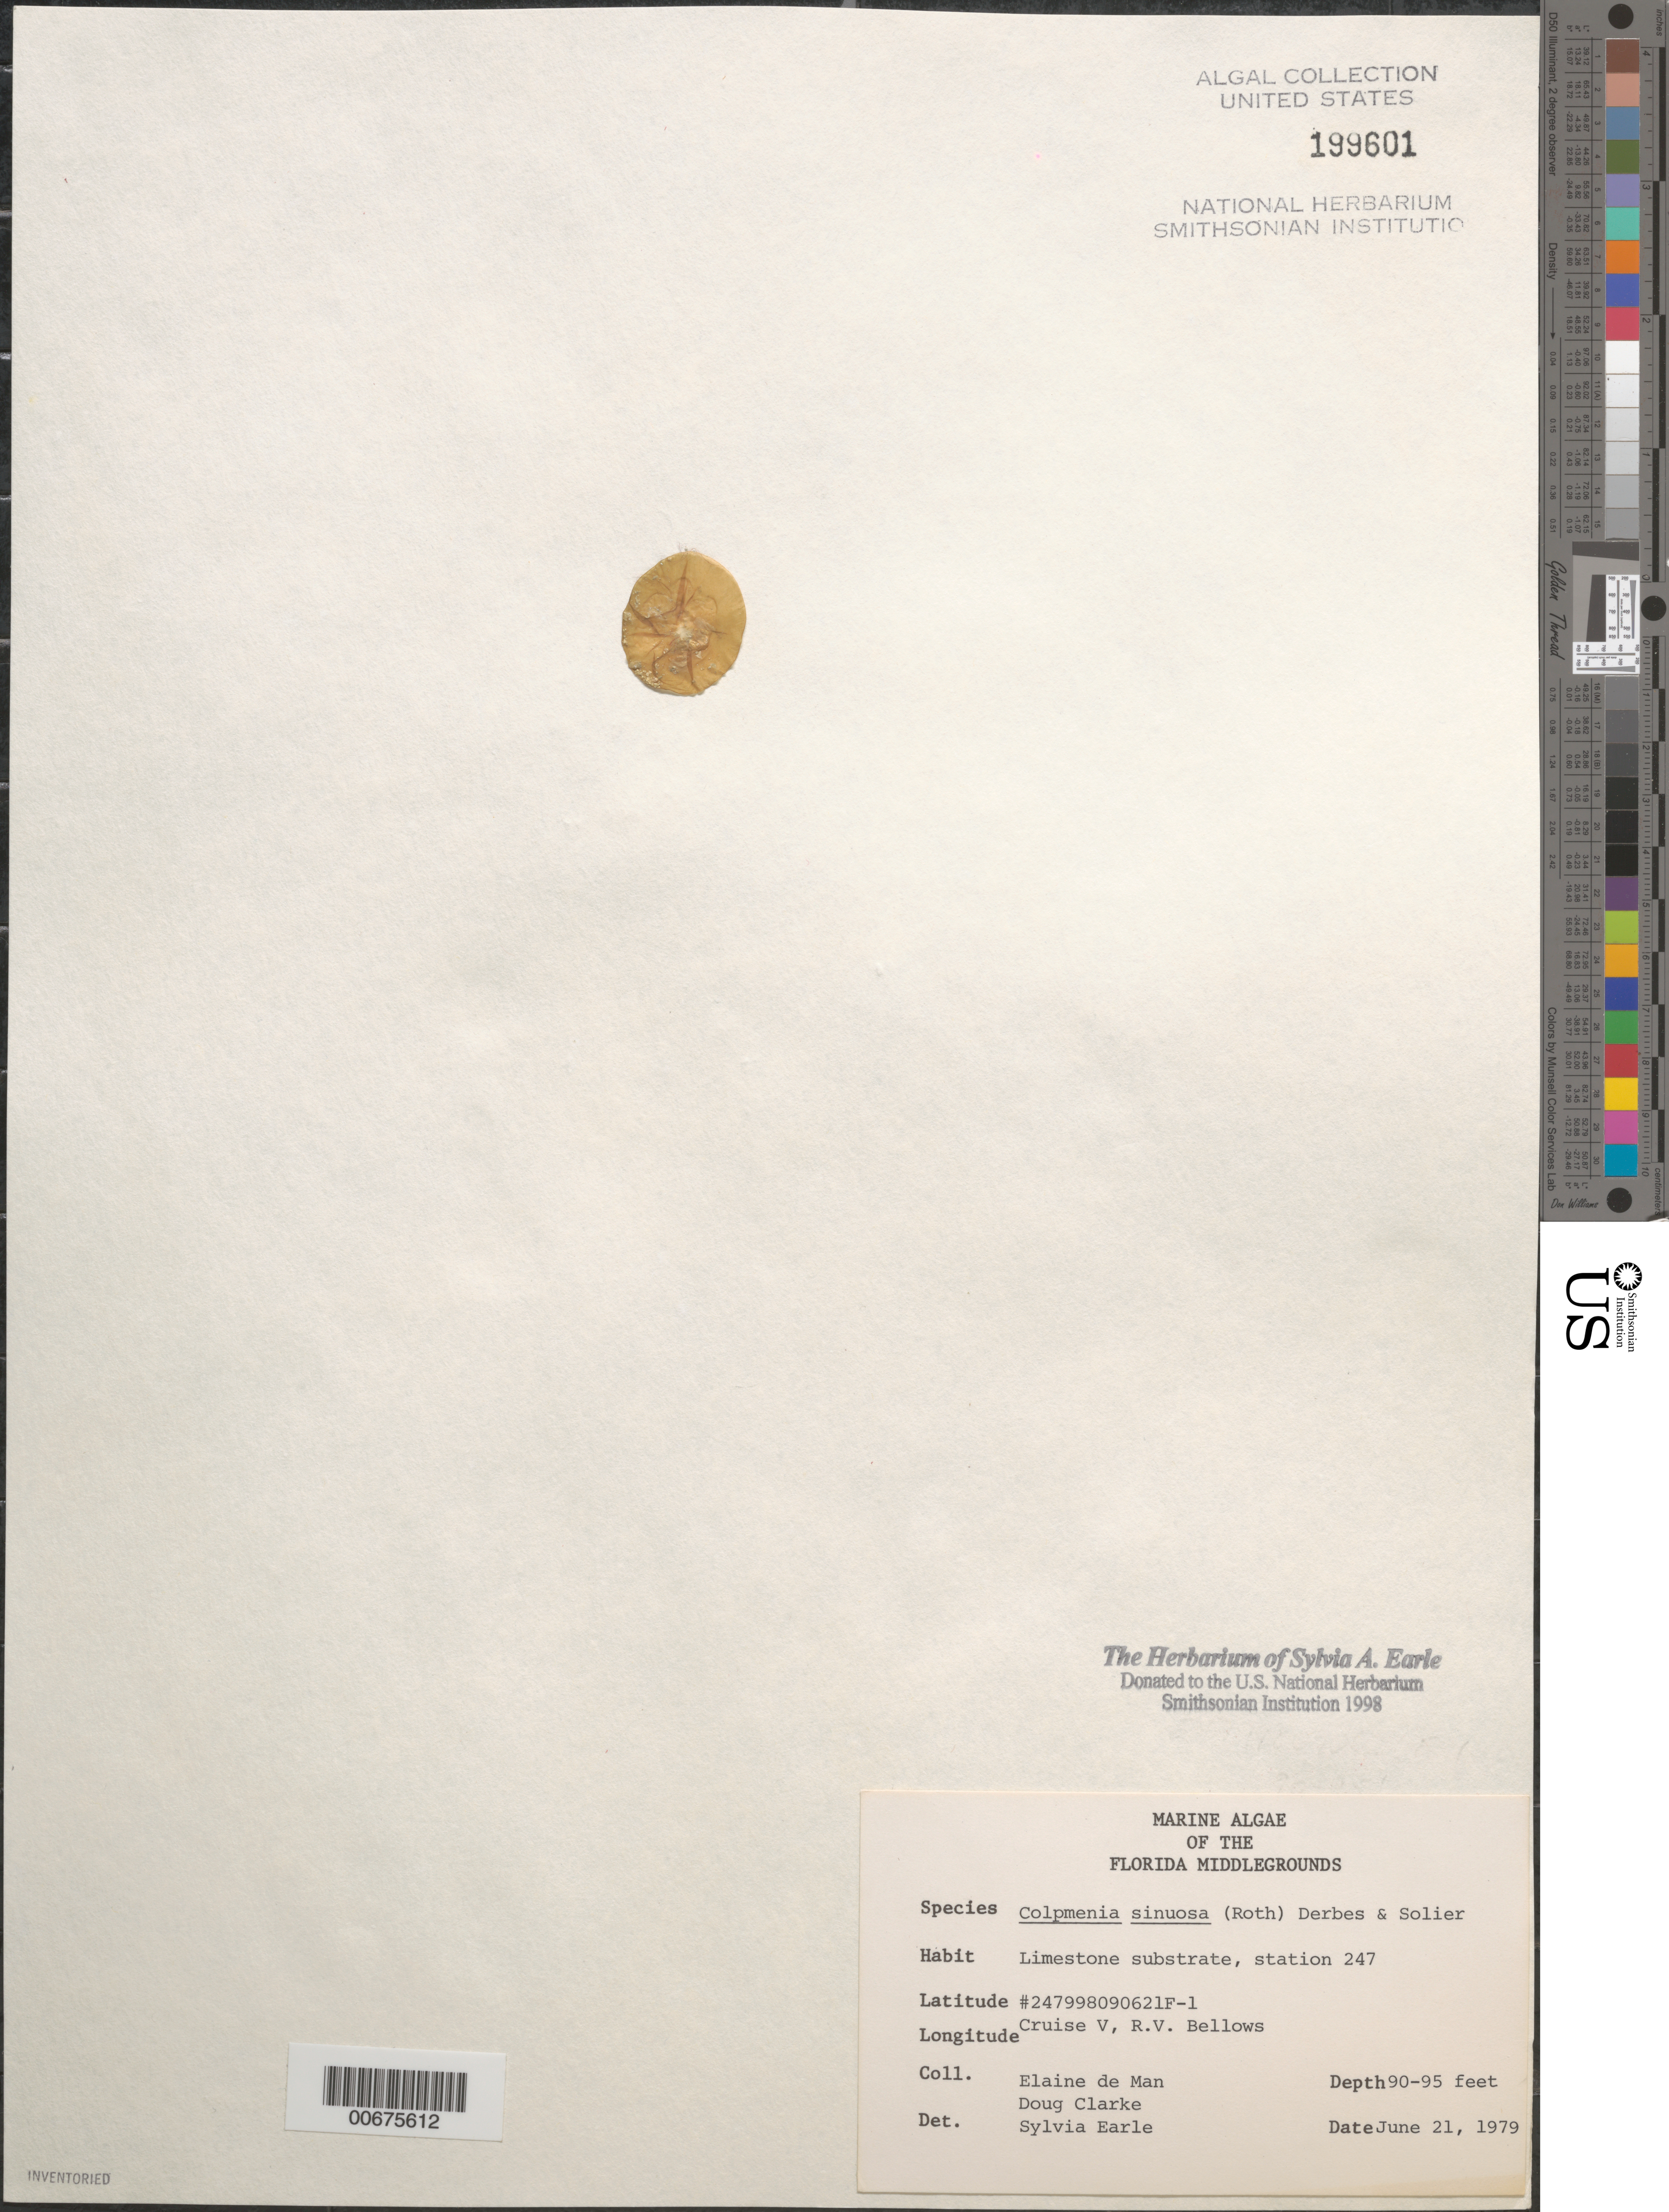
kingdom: Chromista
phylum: Ochrophyta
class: Phaeophyceae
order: Scytosiphonales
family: Scytosiphonaceae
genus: Colpomenia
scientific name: Colpomenia sinuosa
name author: (K. Mert. ex Roth) Derbes & Solier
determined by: Earle, S. A.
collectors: E. de Man & H. D. Clarke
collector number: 247998090621f-1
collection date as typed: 21 Jun 1979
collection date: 1979-06-21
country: United States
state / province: Florida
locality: Florida Middle Grounds, Gulf of Mexico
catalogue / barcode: US 199601